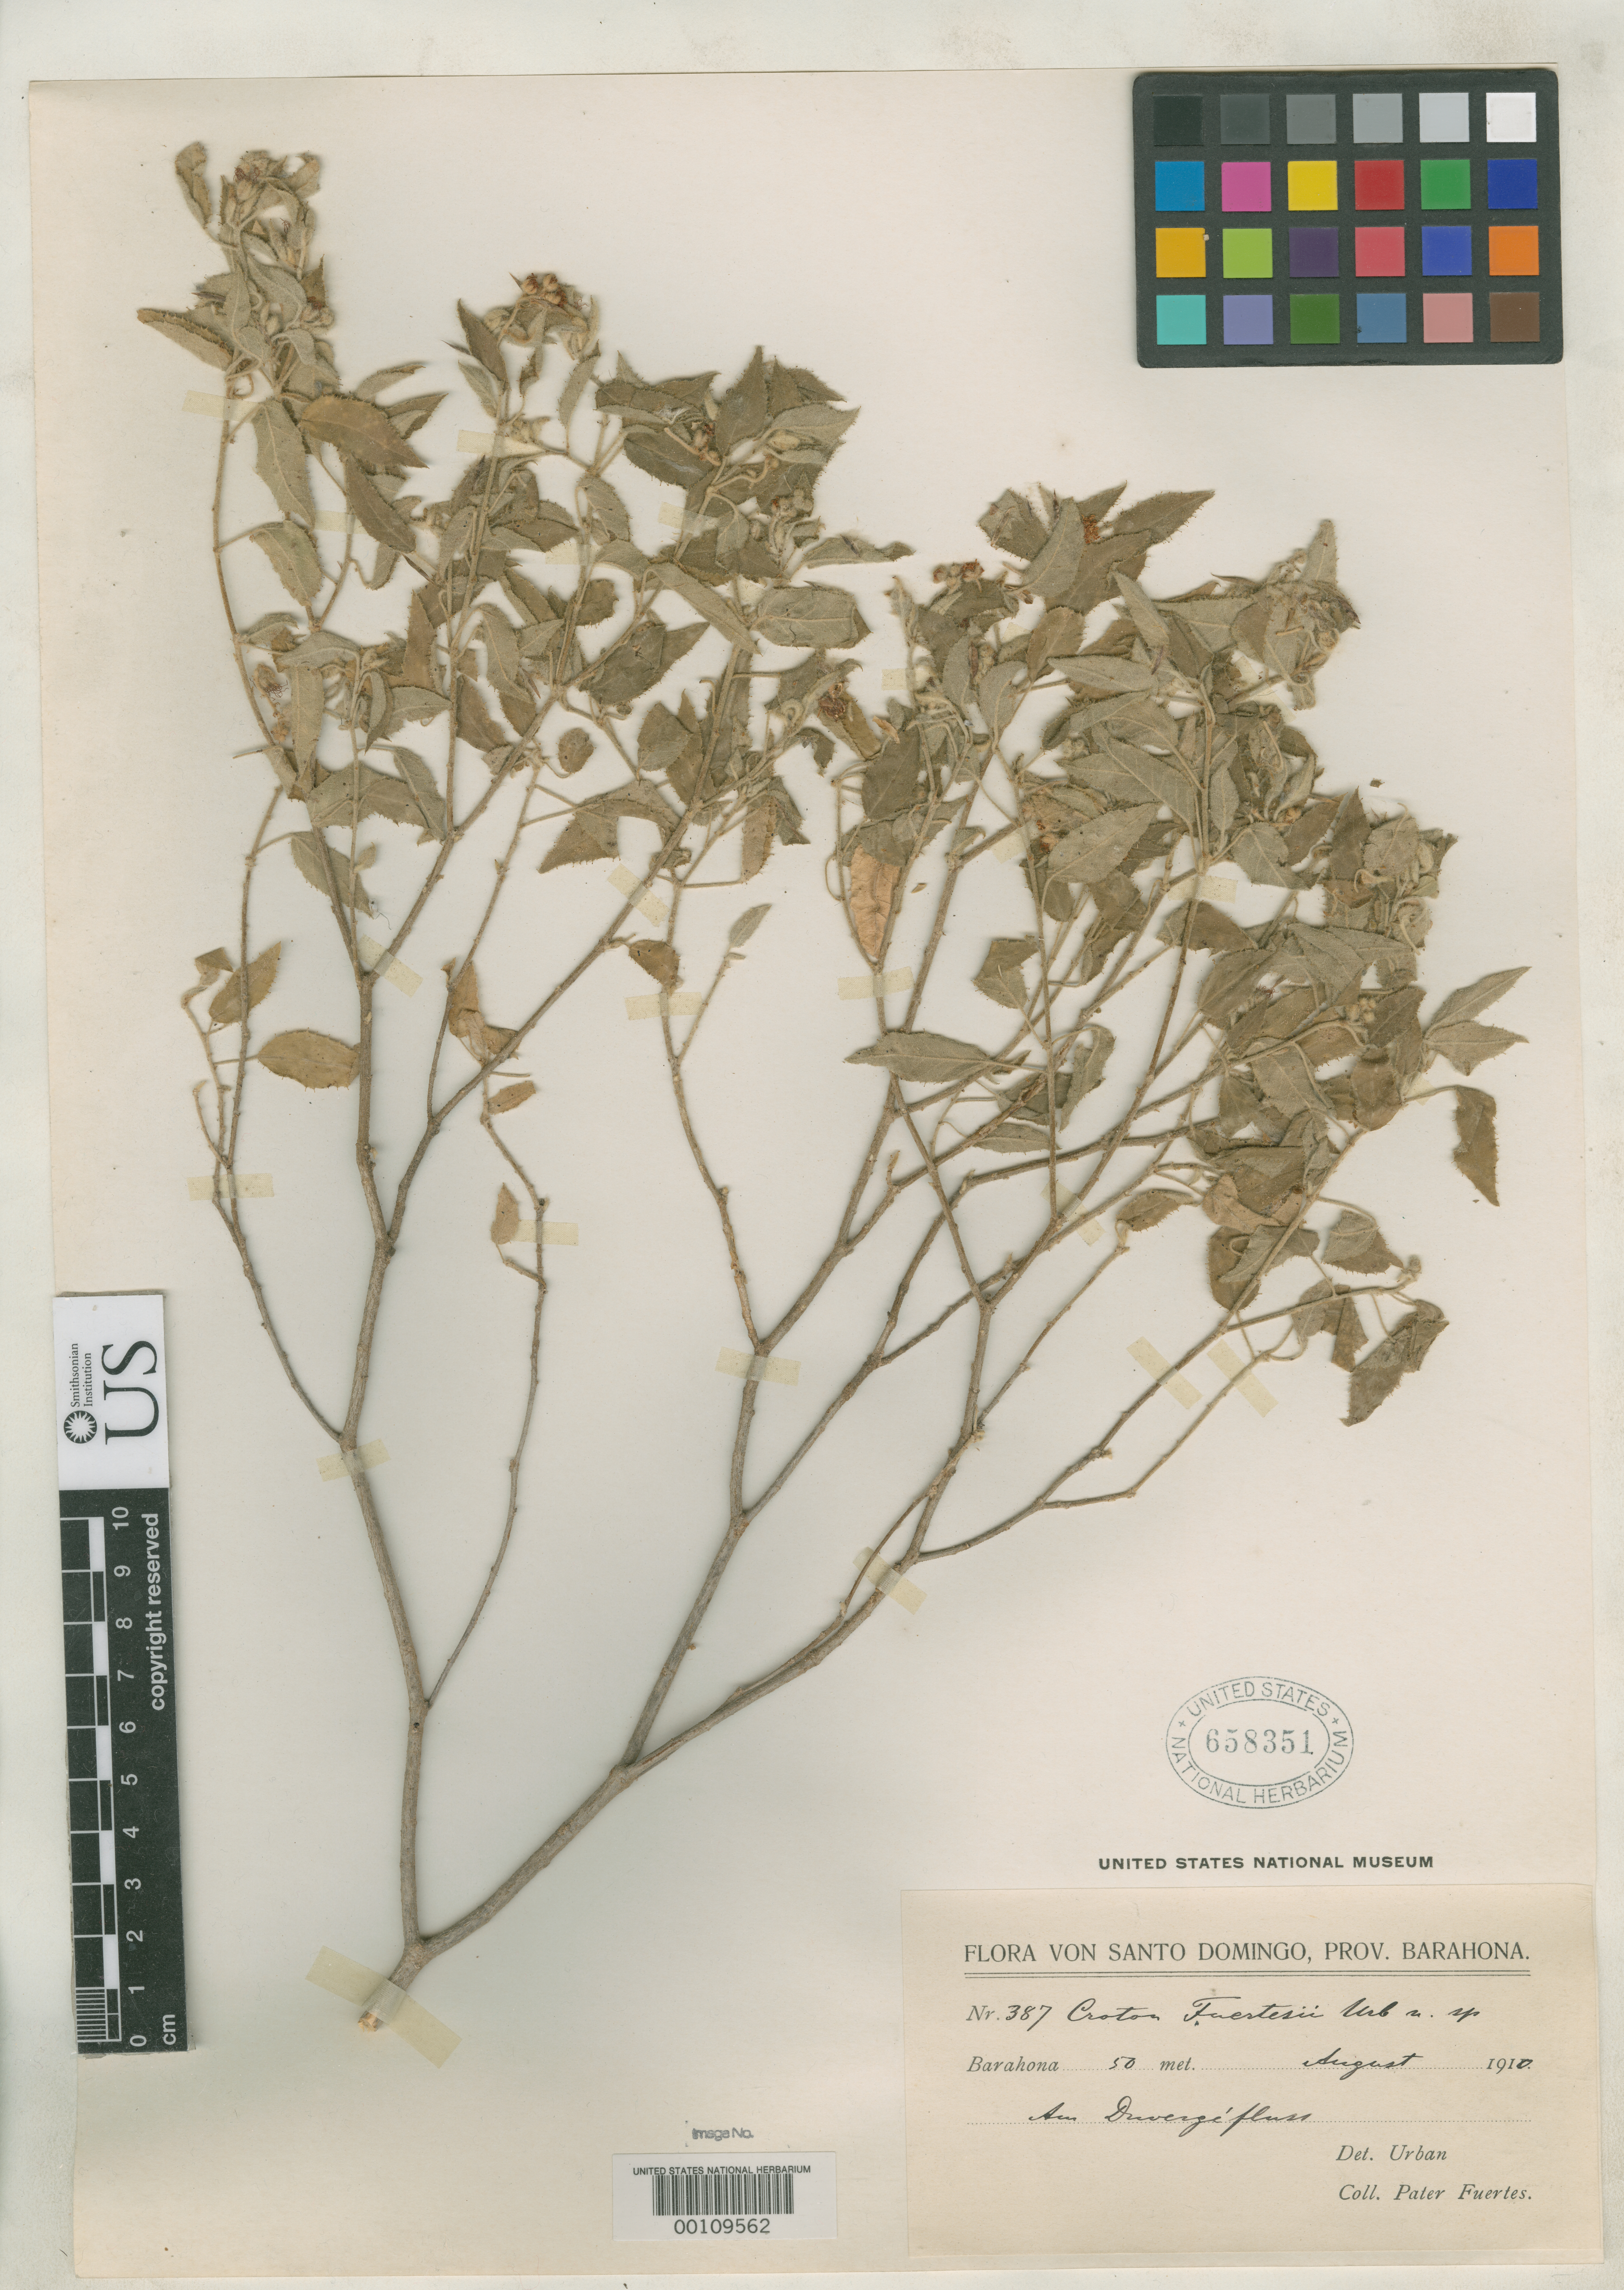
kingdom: Plantae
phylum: Tracheophyta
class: Magnoliopsida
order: Malpighiales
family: Euphorbiaceae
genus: Croton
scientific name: Croton fuertesii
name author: Urb.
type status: Isotype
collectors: M. D. Fuertes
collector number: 387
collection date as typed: Aug 1910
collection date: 1910-08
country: Dominican Republic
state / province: Barahona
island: Hispaniola Island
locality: NE Barahona.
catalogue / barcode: US 658351